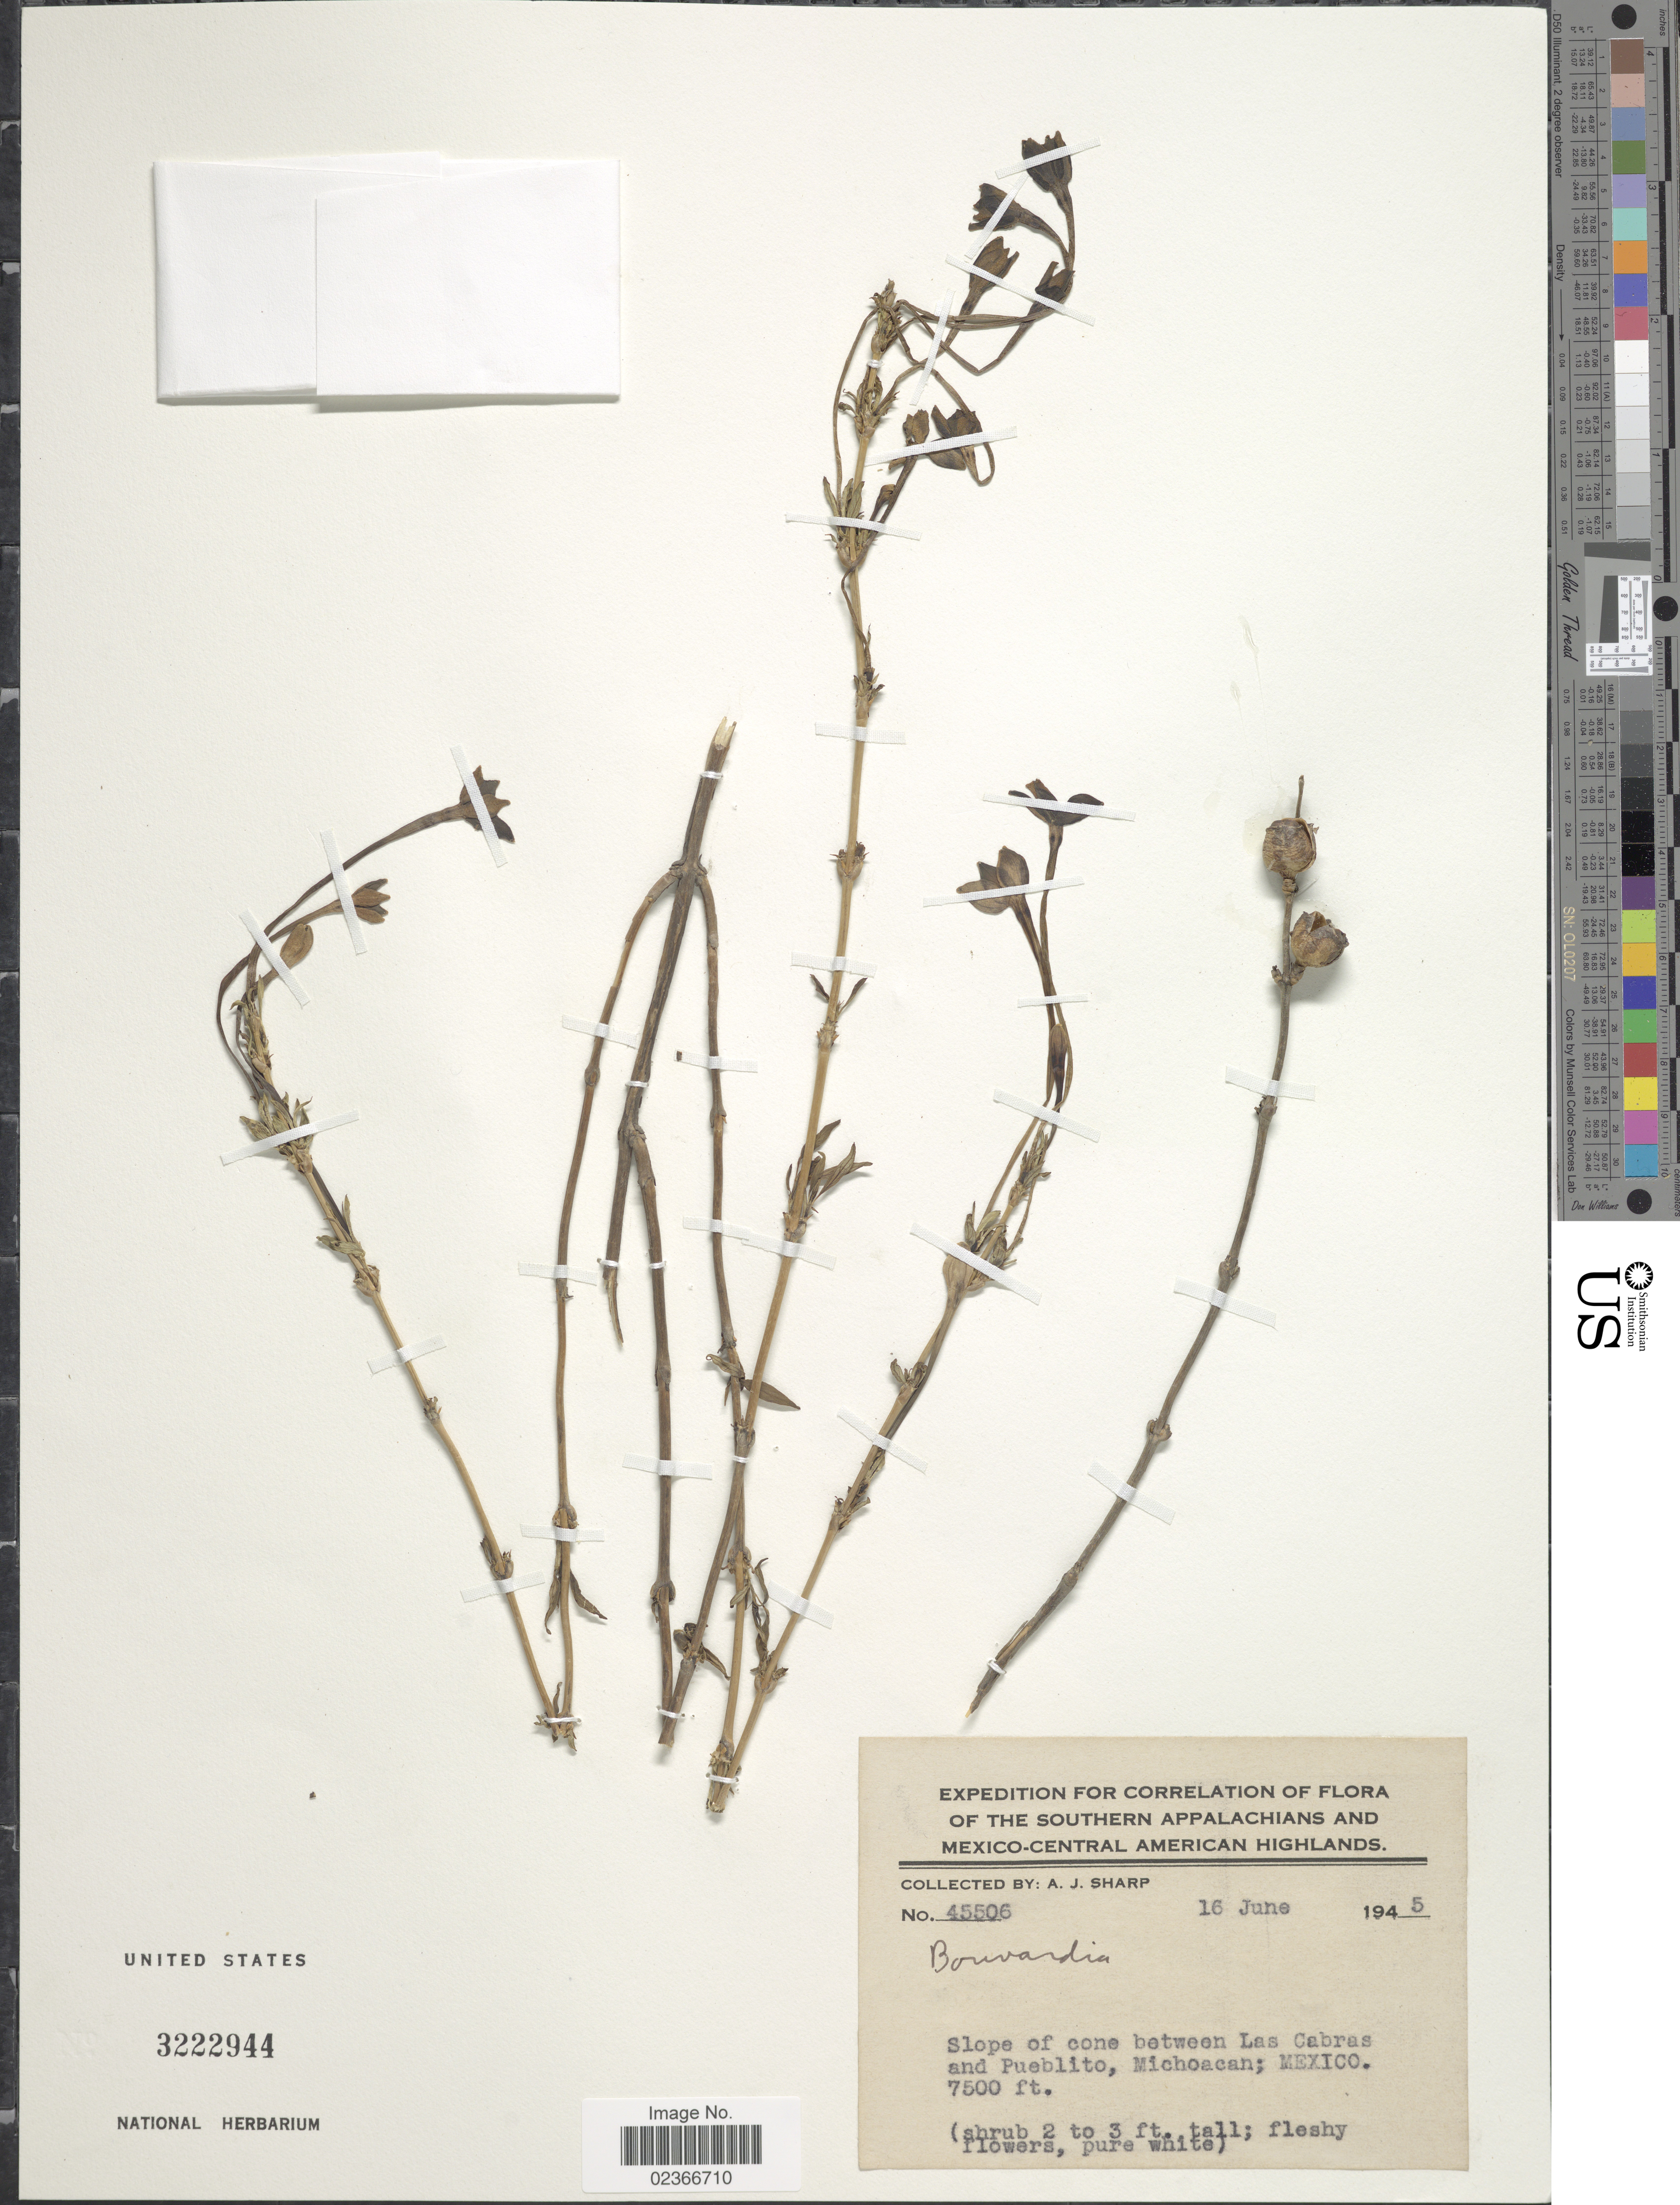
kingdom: Plantae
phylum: Tracheophyta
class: Magnoliopsida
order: Gentianales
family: Rubiaceae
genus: Bouvardia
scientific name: Bouvardia sp.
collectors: A. J. Sharp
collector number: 45506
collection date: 1945-06-16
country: Mexico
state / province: Michoacán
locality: Southern Appalachians and Mexico-Central American Highlands. Slope of cone between Las Cabras and Pueblito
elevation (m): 2286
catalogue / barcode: US 3222944